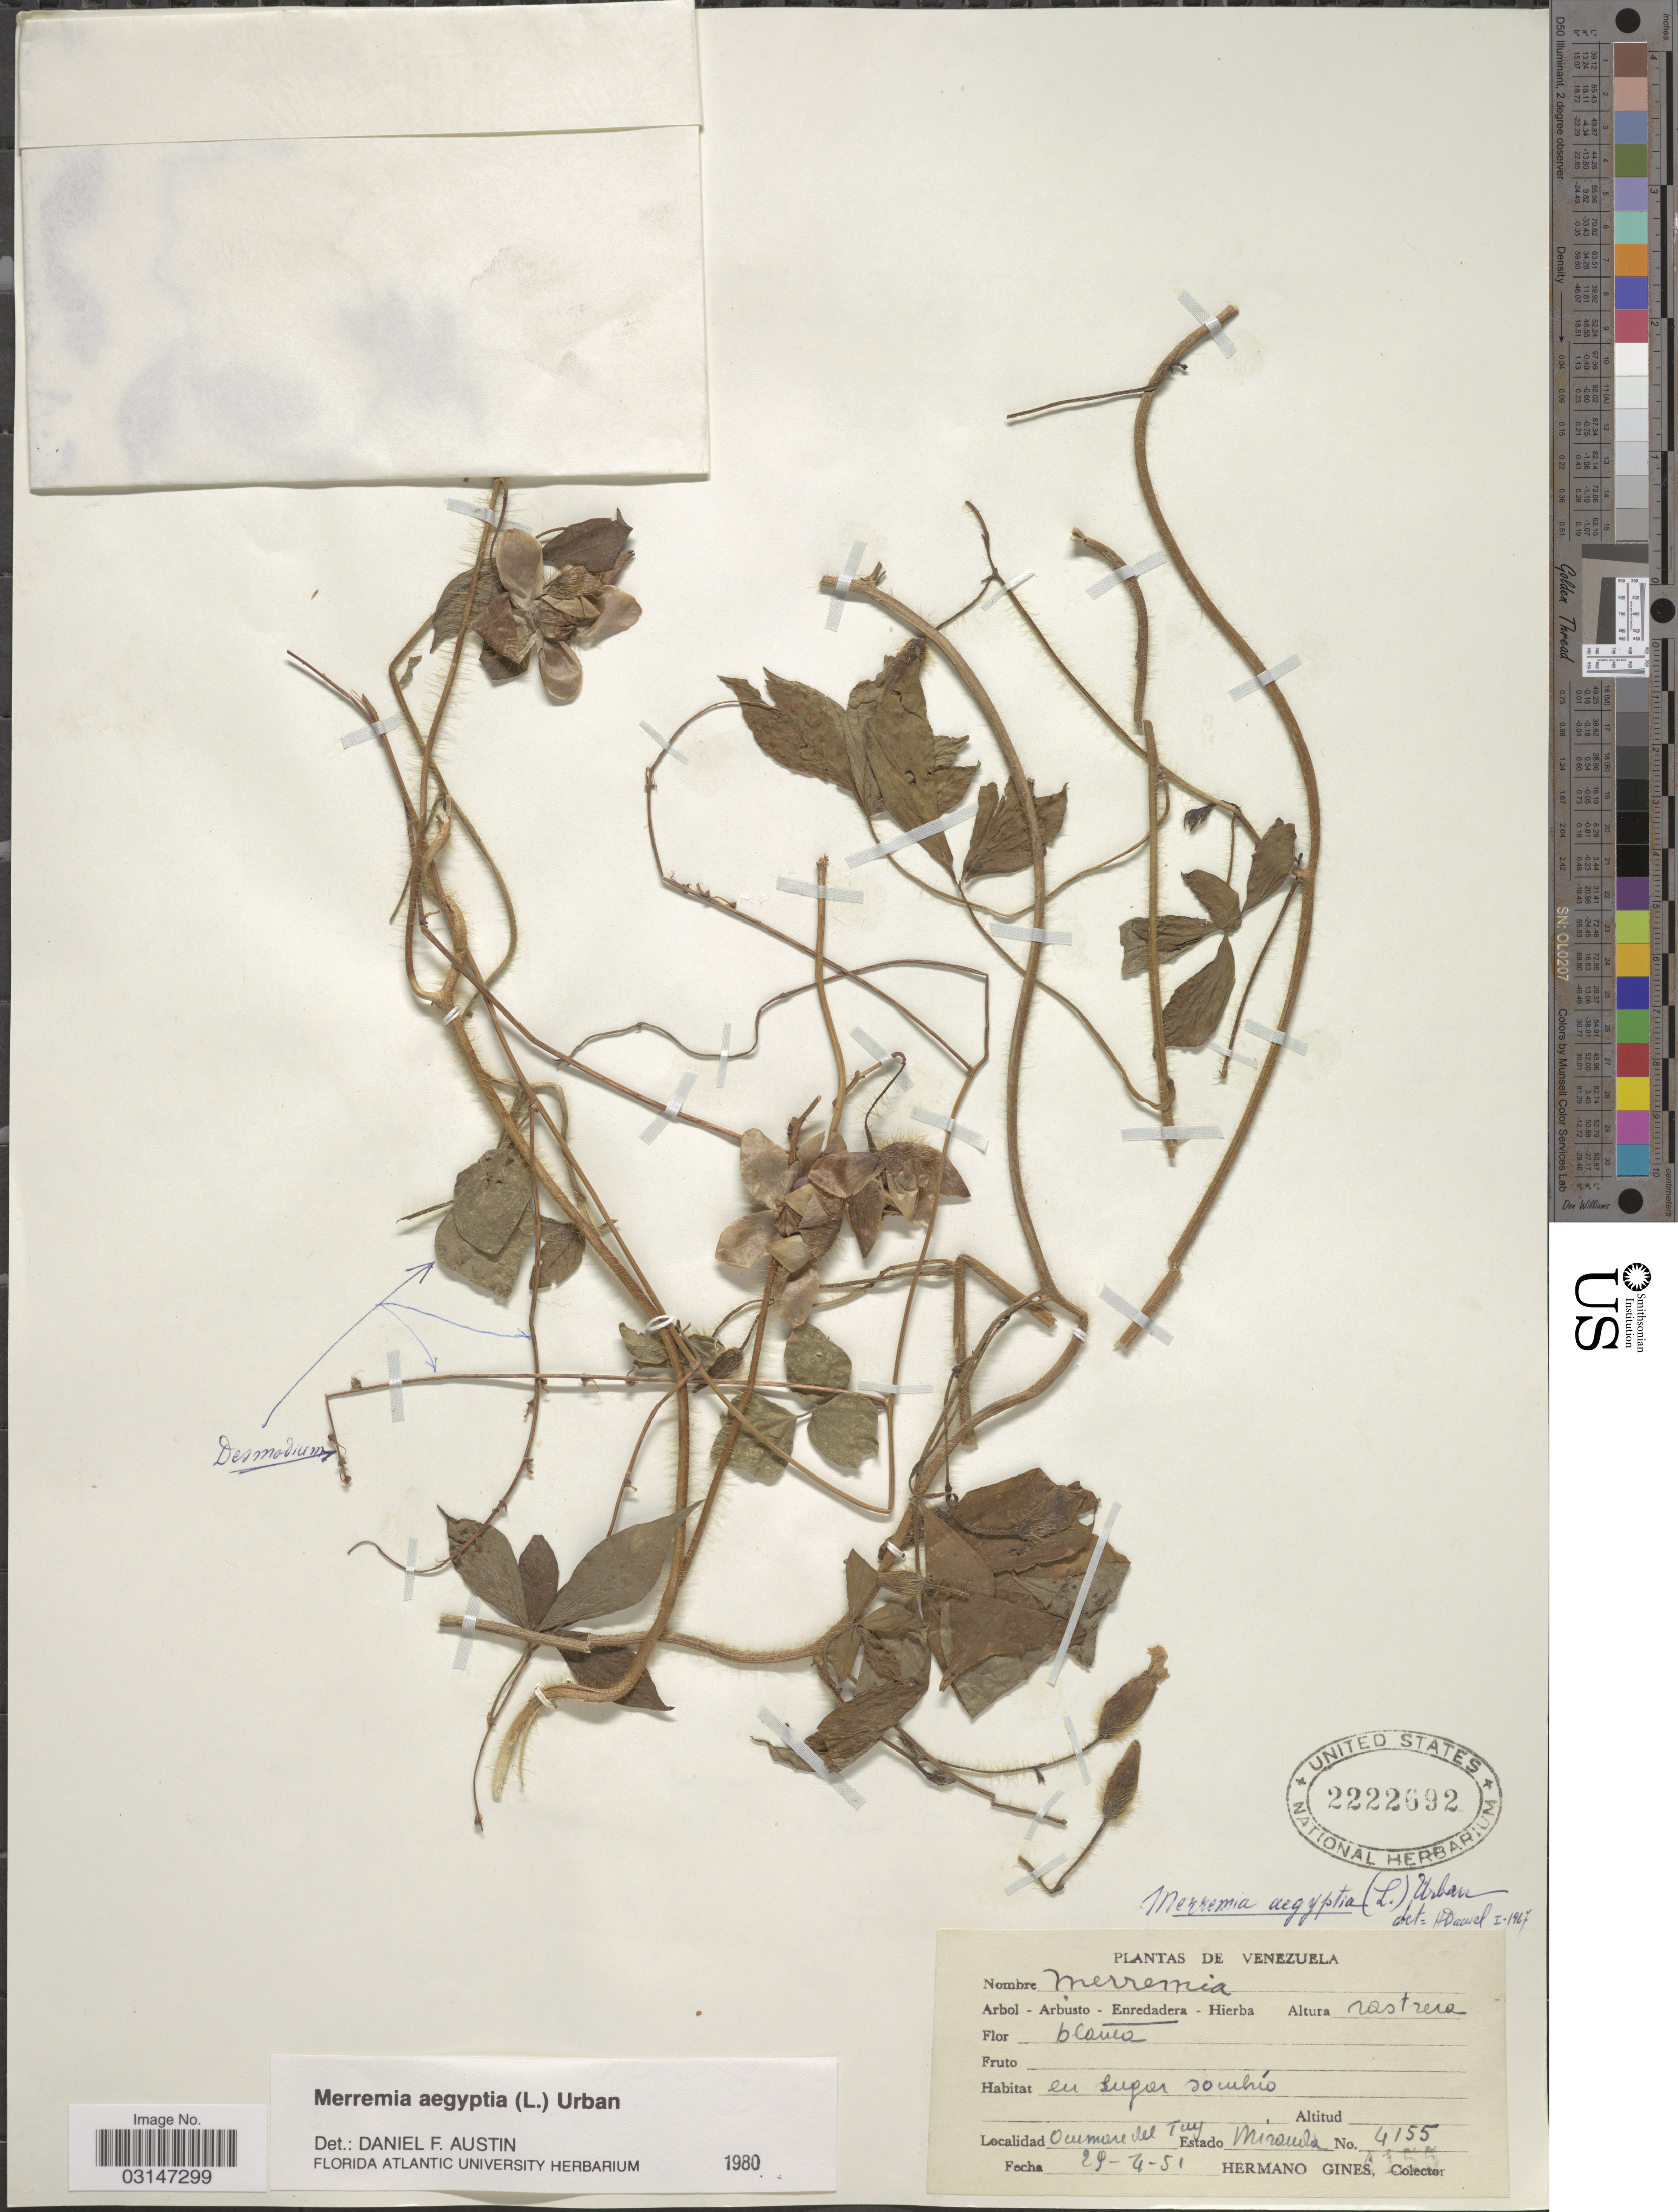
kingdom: Plantae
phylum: Tracheophyta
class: Magnoliopsida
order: Solanales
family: Convolvulaceae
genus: Distimake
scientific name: Distimake aegyptius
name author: (L.) A. R. Simões & Staples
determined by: Strong, Mark T., (BOT), Smithsonian Institution - National Museum of Natural History (UNITED STATES)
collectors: Bro. Gines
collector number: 4155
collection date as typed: Transcribed d/m/y: 29/4/51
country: Venezuela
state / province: Miranda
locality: Ocumare del Tuy.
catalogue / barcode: US 2222692